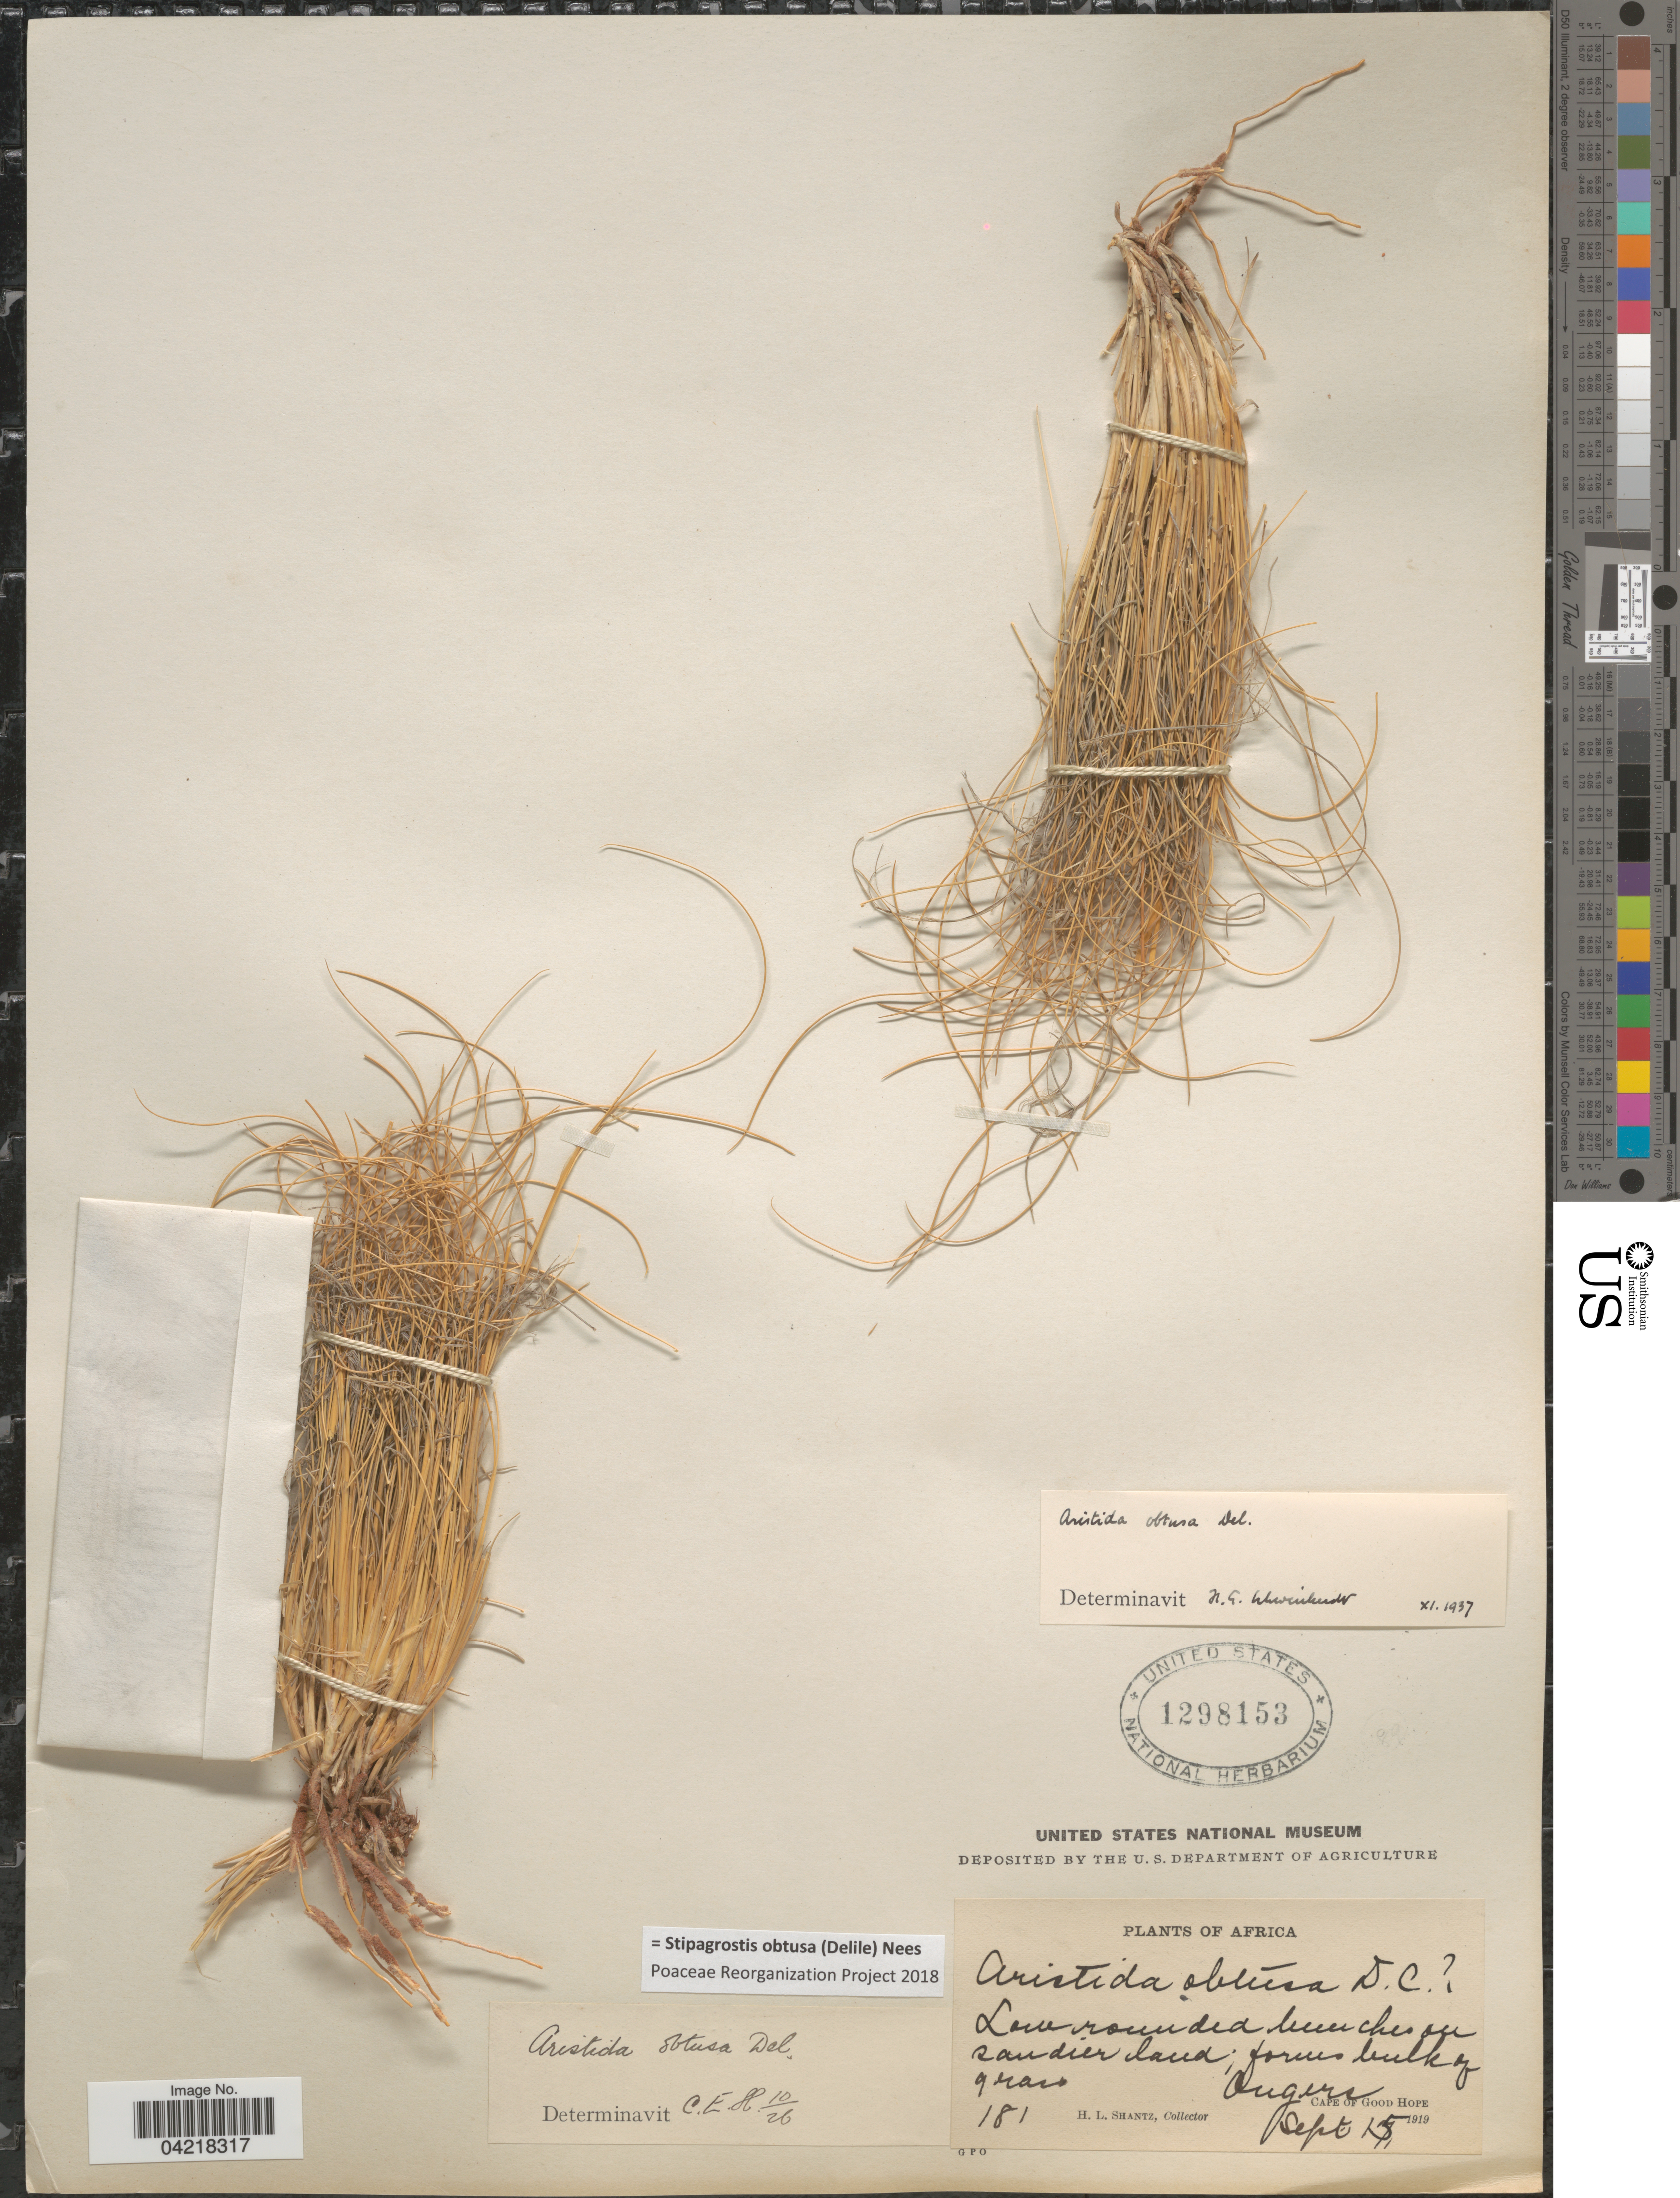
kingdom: Plantae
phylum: Tracheophyta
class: Liliopsida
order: Poales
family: Poaceae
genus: Stipagrostis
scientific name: Stipagrostis obtusa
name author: (Delile) Nees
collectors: H. Shantz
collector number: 181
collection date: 1919-09-15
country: South Africa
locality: Africa. Low rounded bunches on sandier land. Forms bulk of 9 ras [interpreted]. Ongera [interpreted]. Cape of Good Hope.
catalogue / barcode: US 1298153